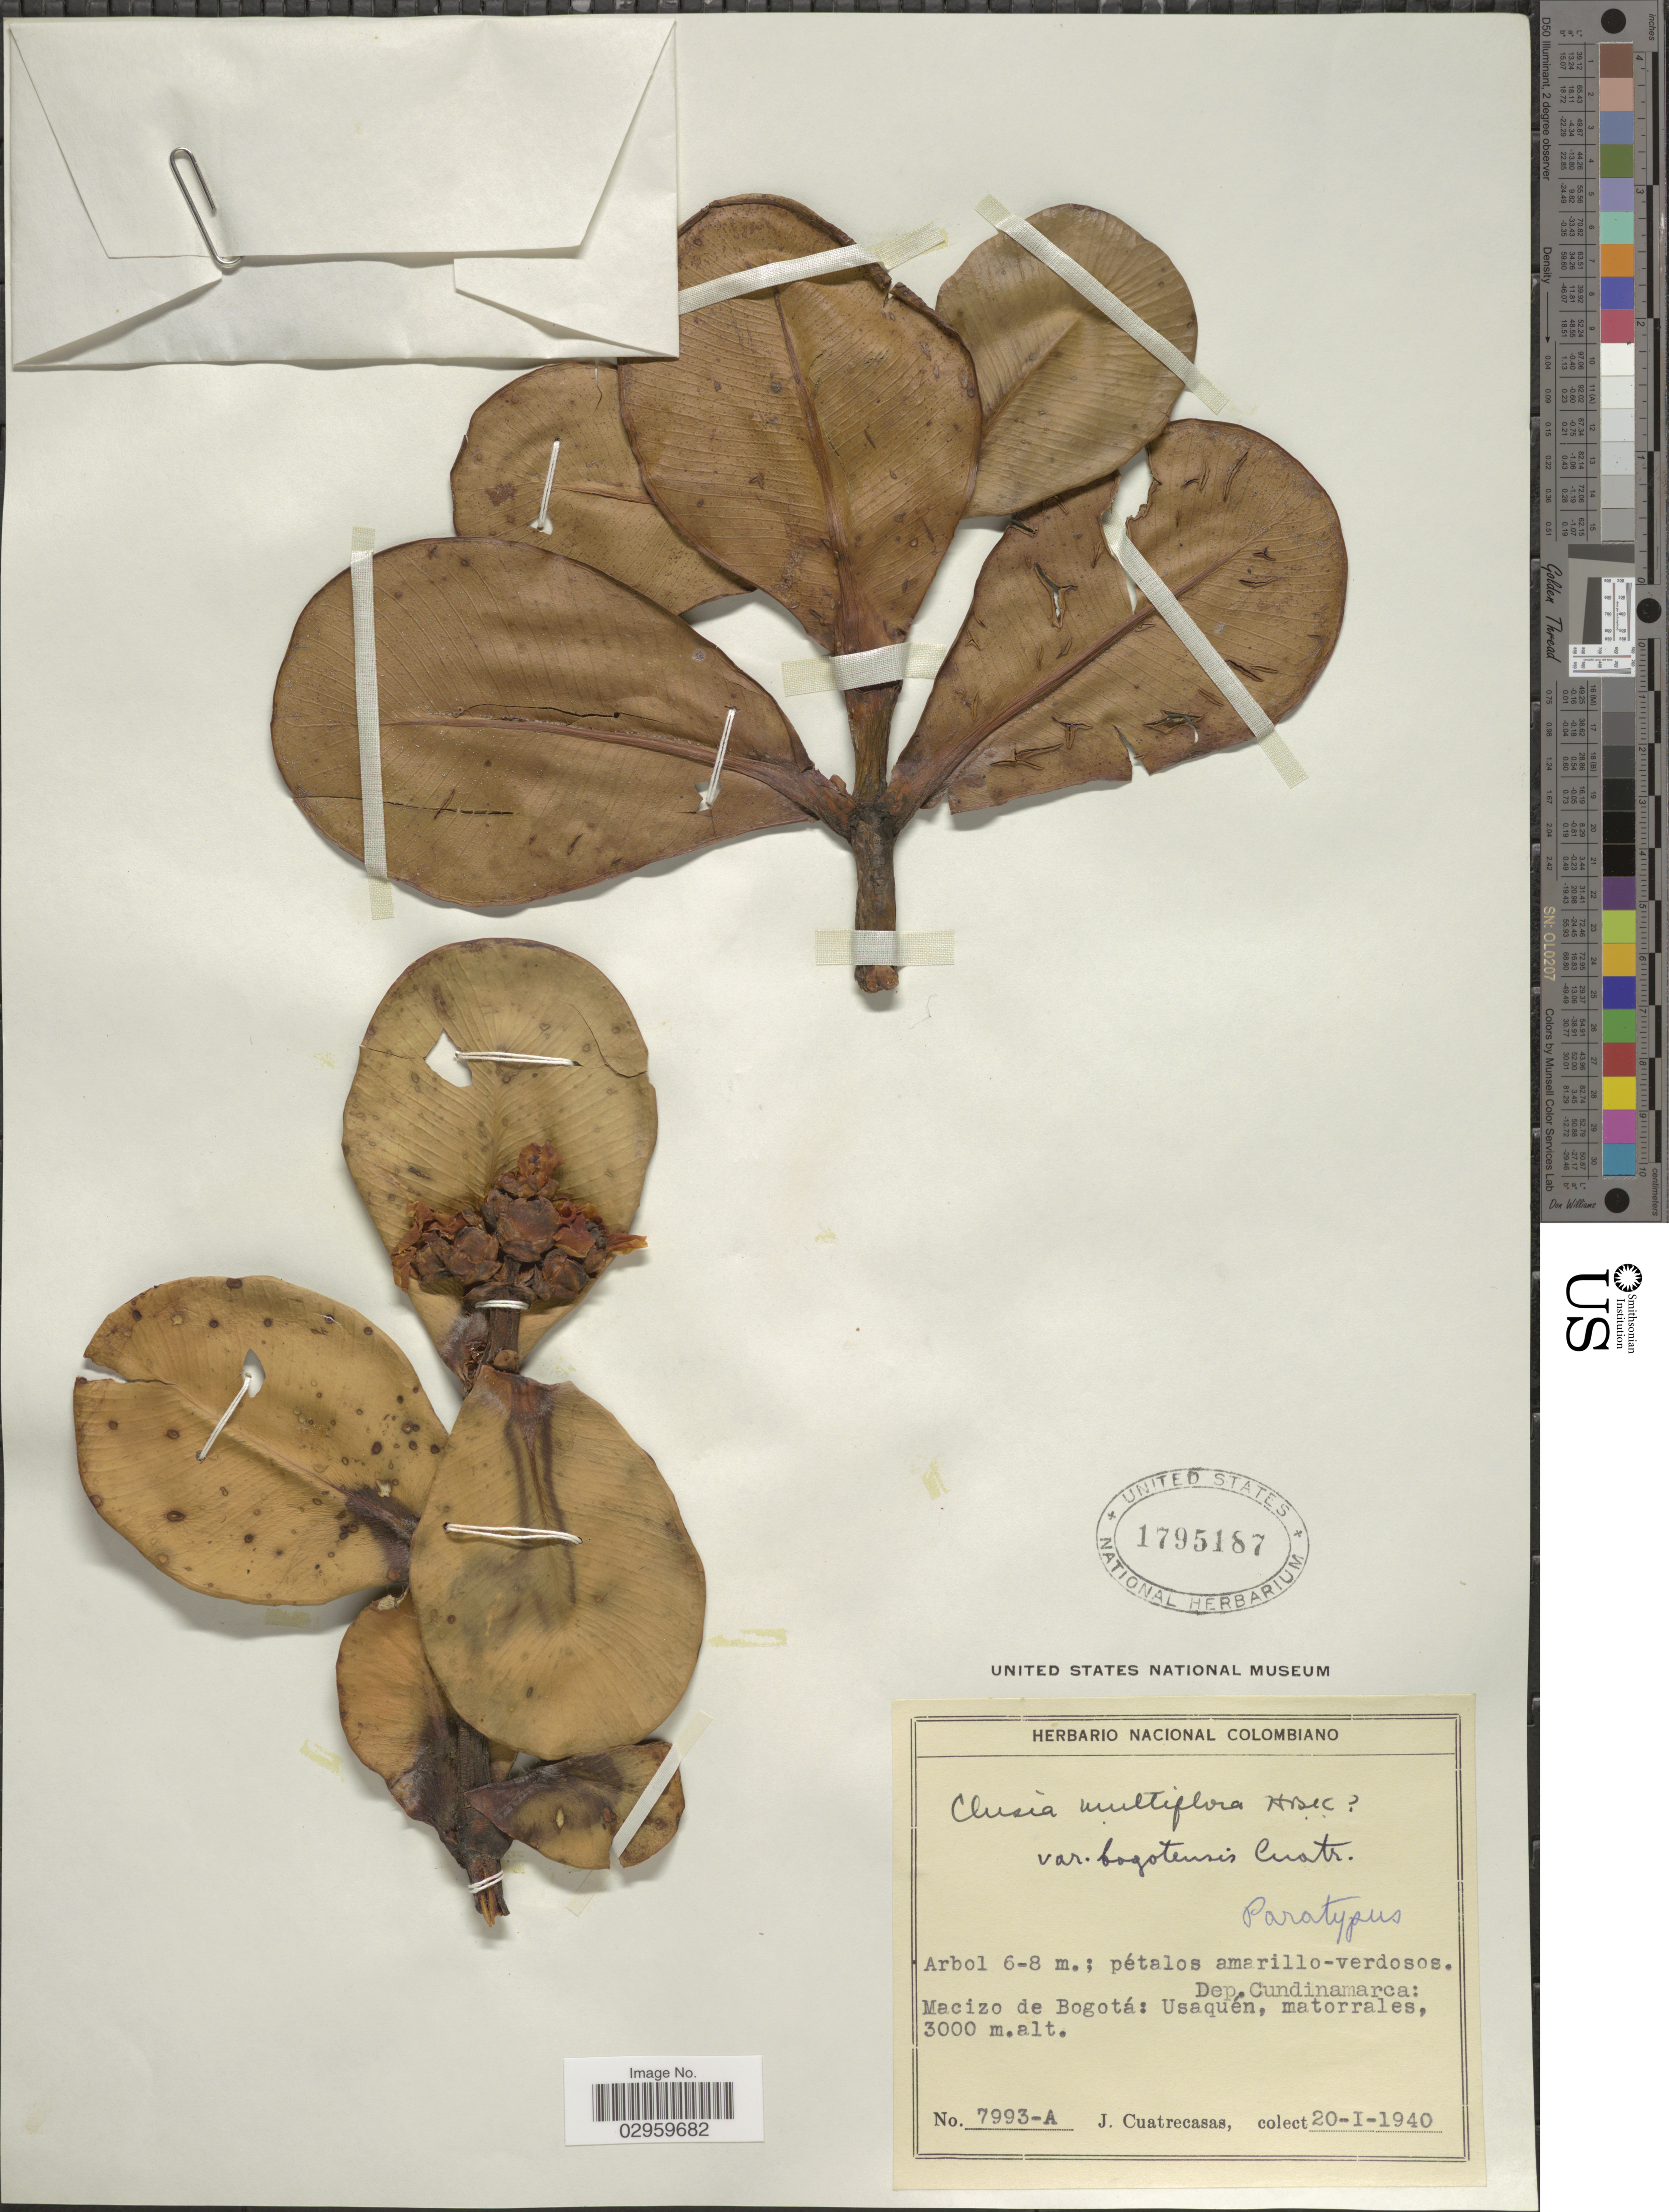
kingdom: Plantae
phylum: Tracheophyta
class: Magnoliopsida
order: Malpighiales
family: Clusiaceae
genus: Clusia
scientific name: Clusia multiflora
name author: Kunth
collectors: J. Cuatrecasas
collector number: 7993-A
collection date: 1940-01-20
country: Colombia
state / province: Cundinamarca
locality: Dep. Cundinamarca: Macizo de Bogotá: Usaquén, matorrales.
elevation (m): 3000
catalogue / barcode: US 1795187